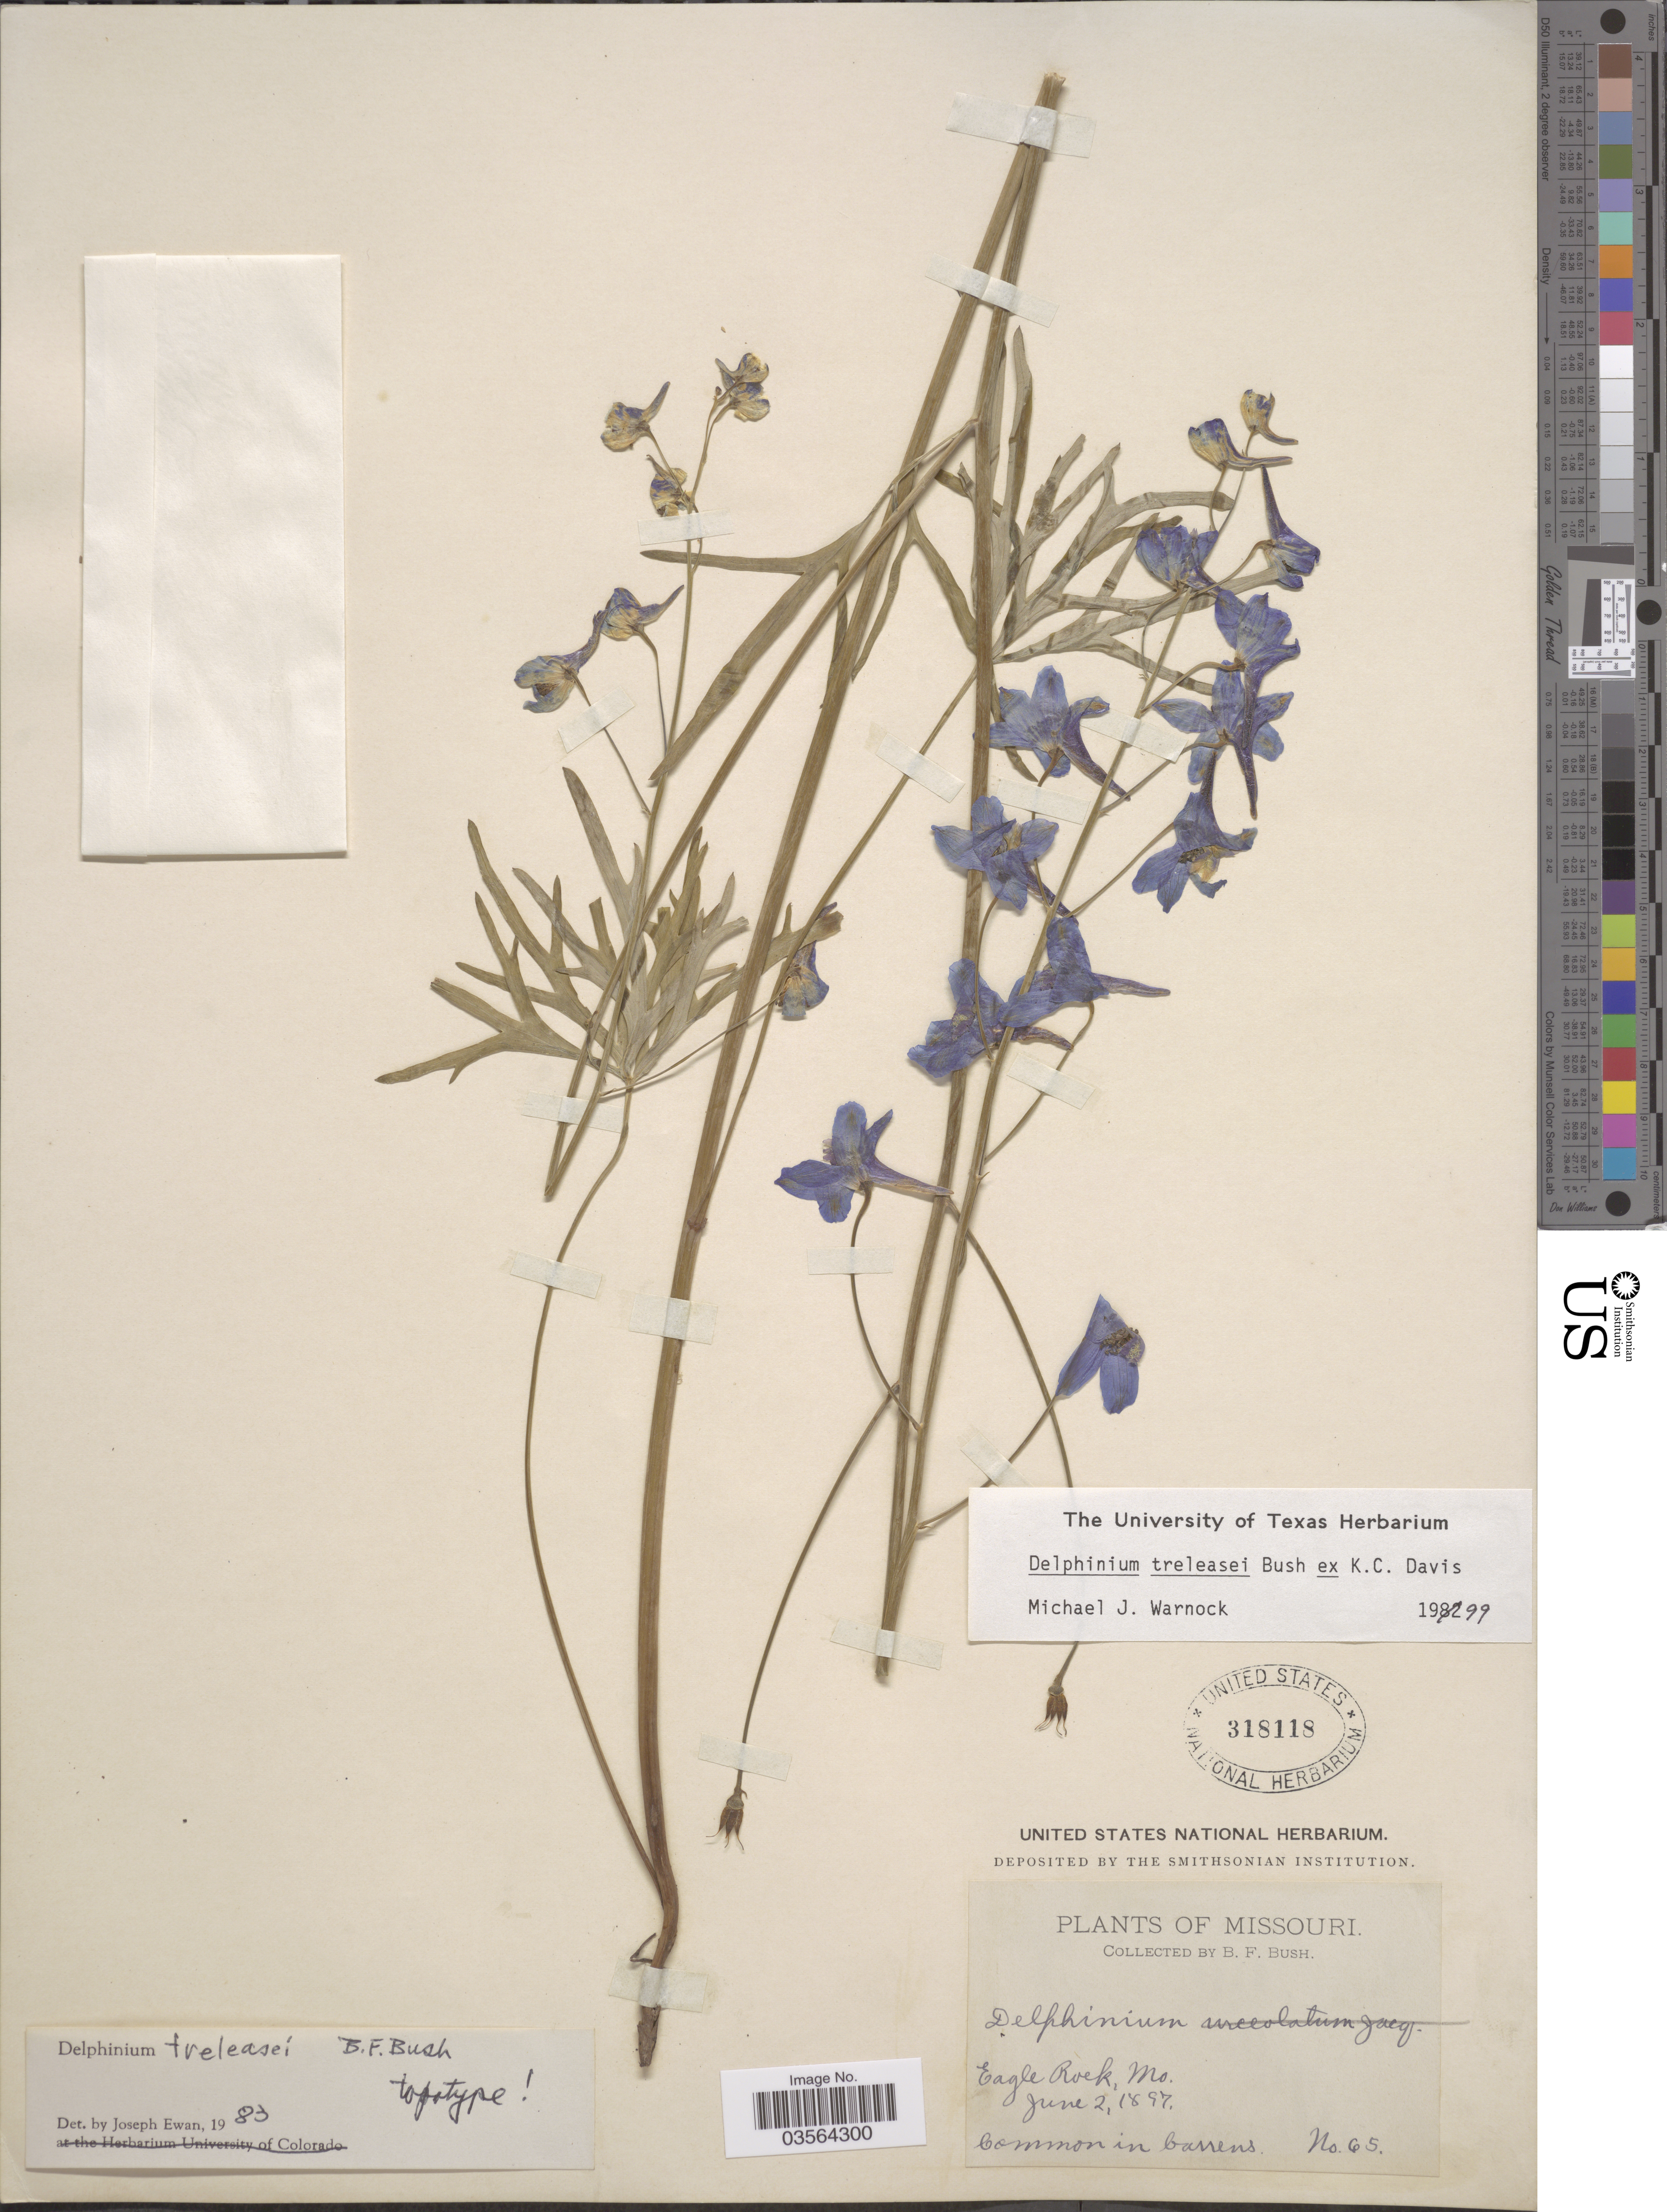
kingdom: Plantae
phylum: Tracheophyta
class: Magnoliopsida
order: Ranunculales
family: Ranunculaceae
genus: Delphinium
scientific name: Delphinium treleasei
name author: Bush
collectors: B. F. Bush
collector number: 65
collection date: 1897-06-02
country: United States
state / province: Missouri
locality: Eagle Rock.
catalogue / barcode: US 318118